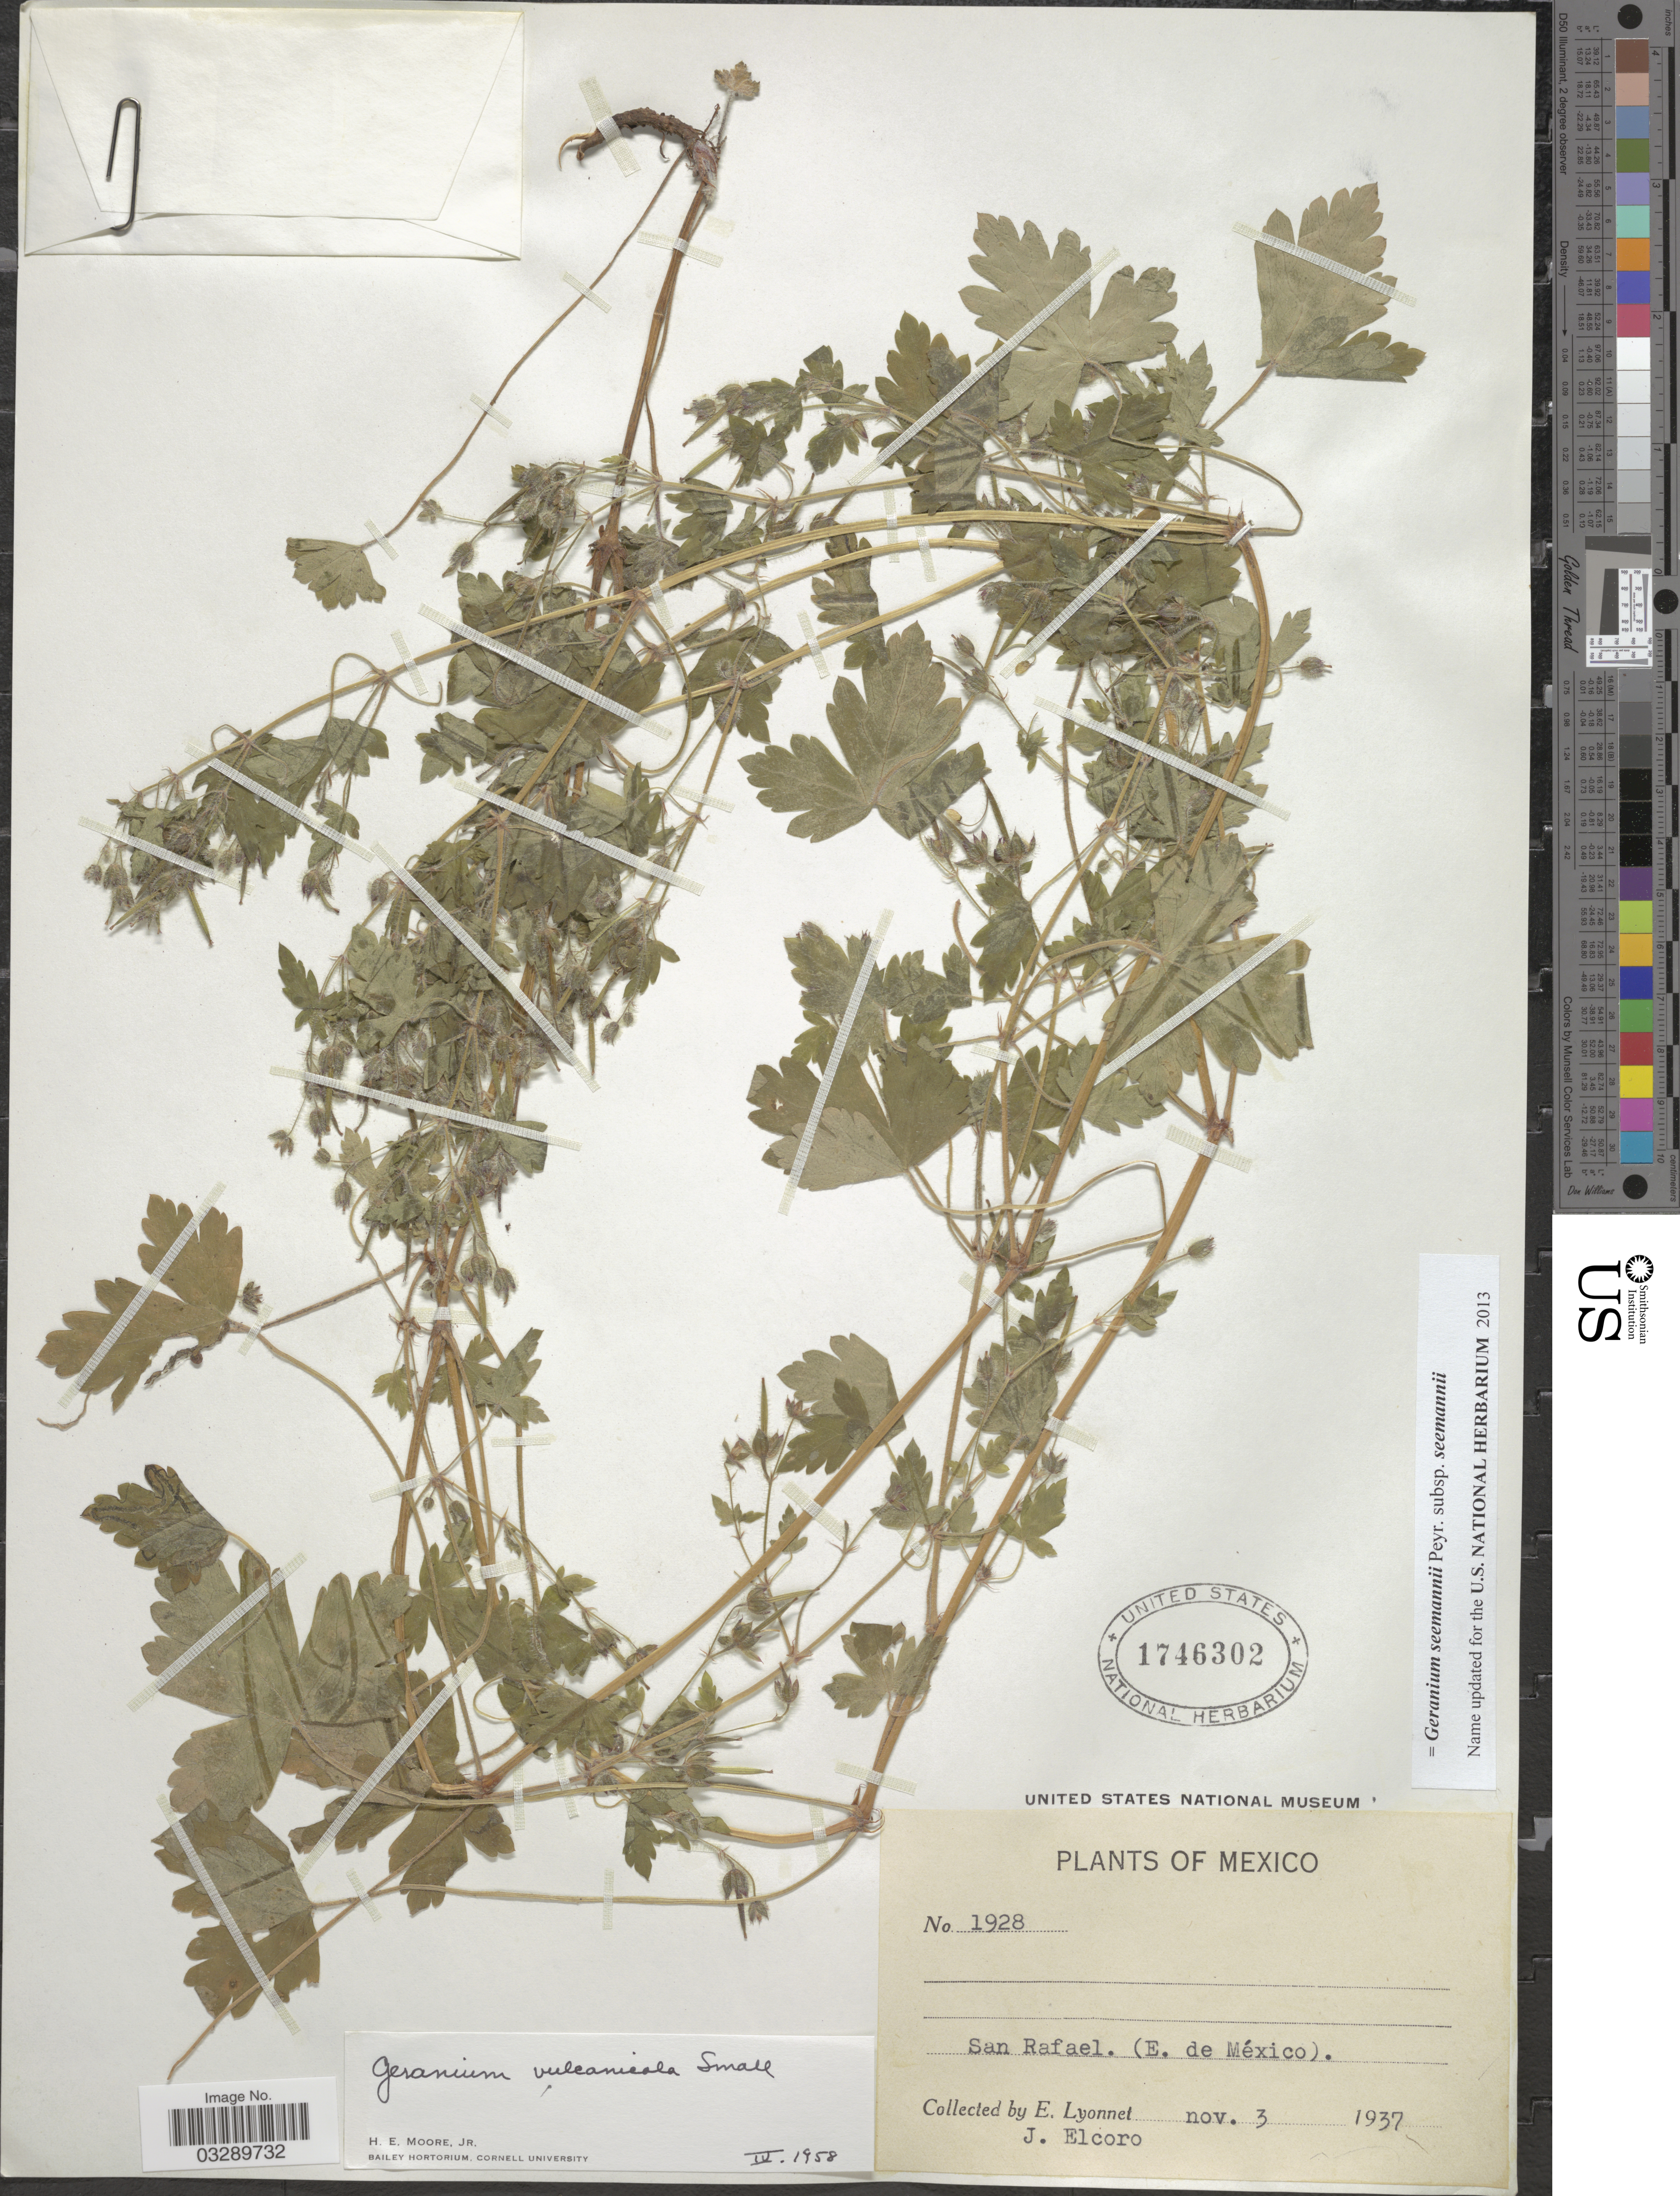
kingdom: Plantae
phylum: Tracheophyta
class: Magnoliopsida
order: Geraniales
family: Geraniaceae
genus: Geranium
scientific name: Geranium seemannii subsp. seemannii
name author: Peyr.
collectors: E. Lyonnet & J. Elcoro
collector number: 1928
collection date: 1937-11-03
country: Mexico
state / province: México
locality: San Rafael. (E. de México).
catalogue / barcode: US 1746302